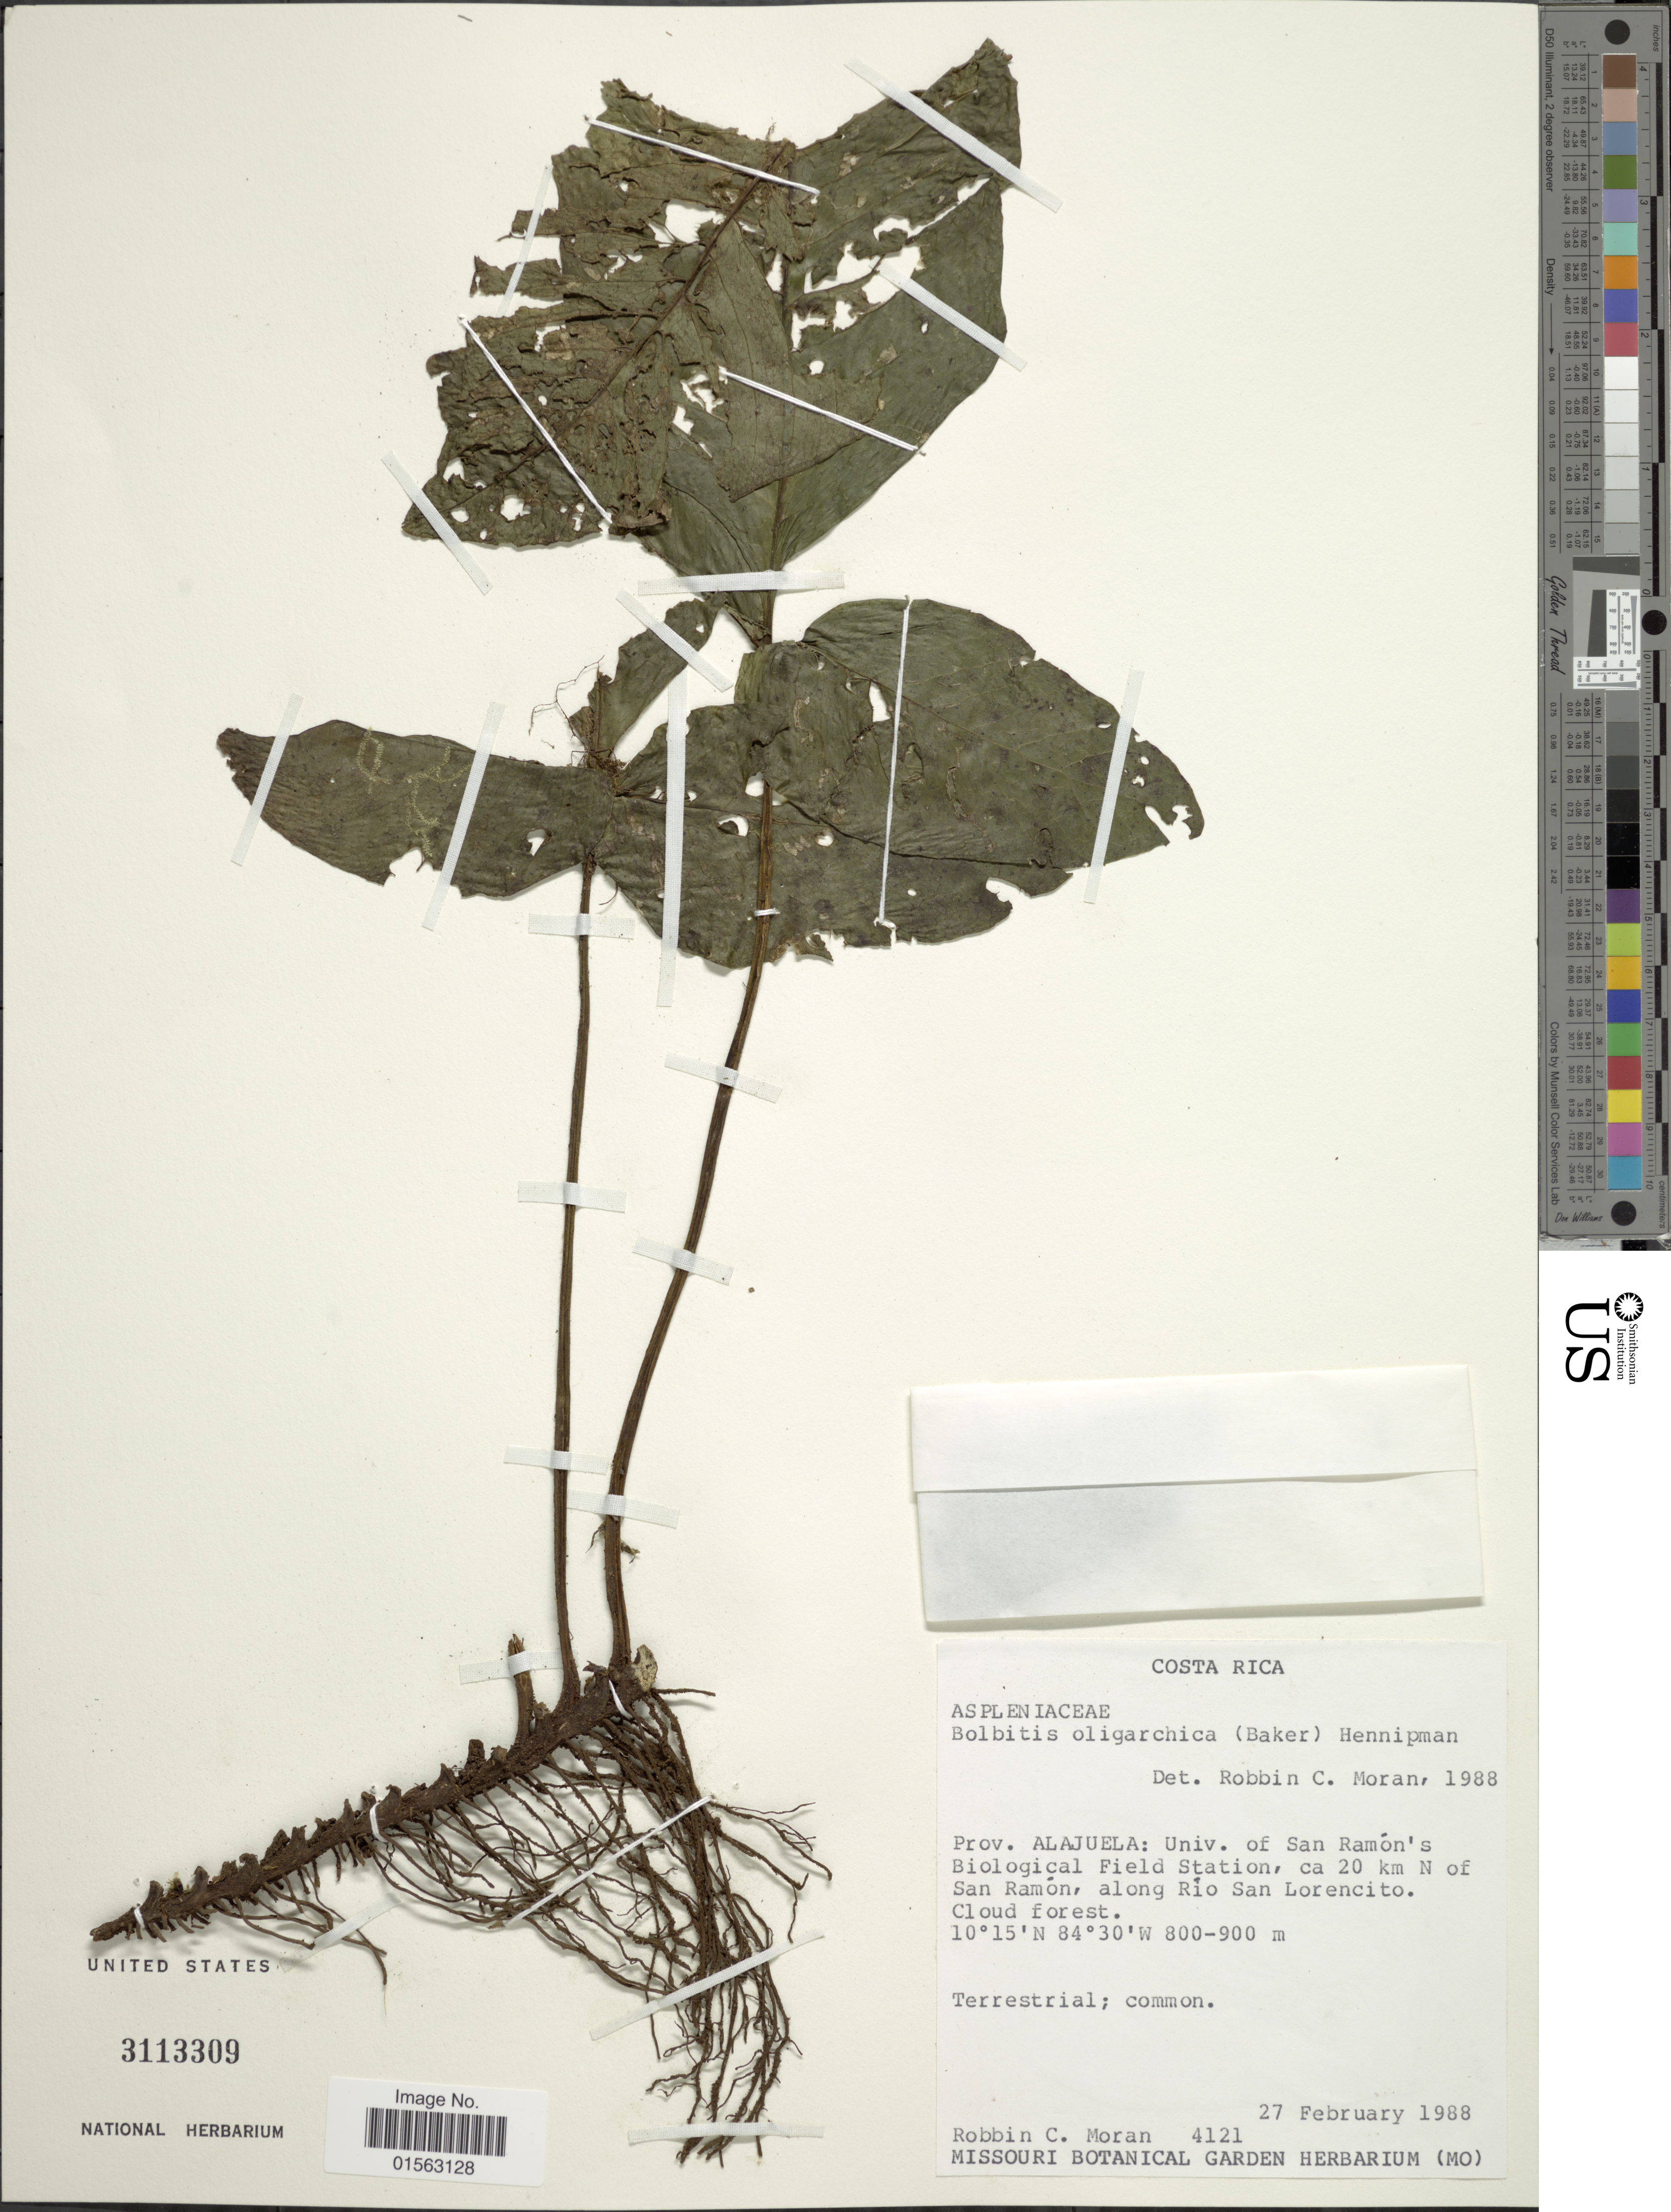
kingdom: Plantae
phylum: Tracheophyta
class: Polypodiopsida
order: Polypodiales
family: Dryopteridaceae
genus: Mickelia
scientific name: Mickelia oligarchica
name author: (Baker) R.C. Moran et al.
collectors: R. C. Moran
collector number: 4121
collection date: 1988-02-27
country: Costa Rica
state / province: Alajuela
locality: Univ. of San Ramón's Biological Field Station, ca 20 km N of San Ramon, along Río San Lorencito, Cloud forest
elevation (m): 800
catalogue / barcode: US 3113309